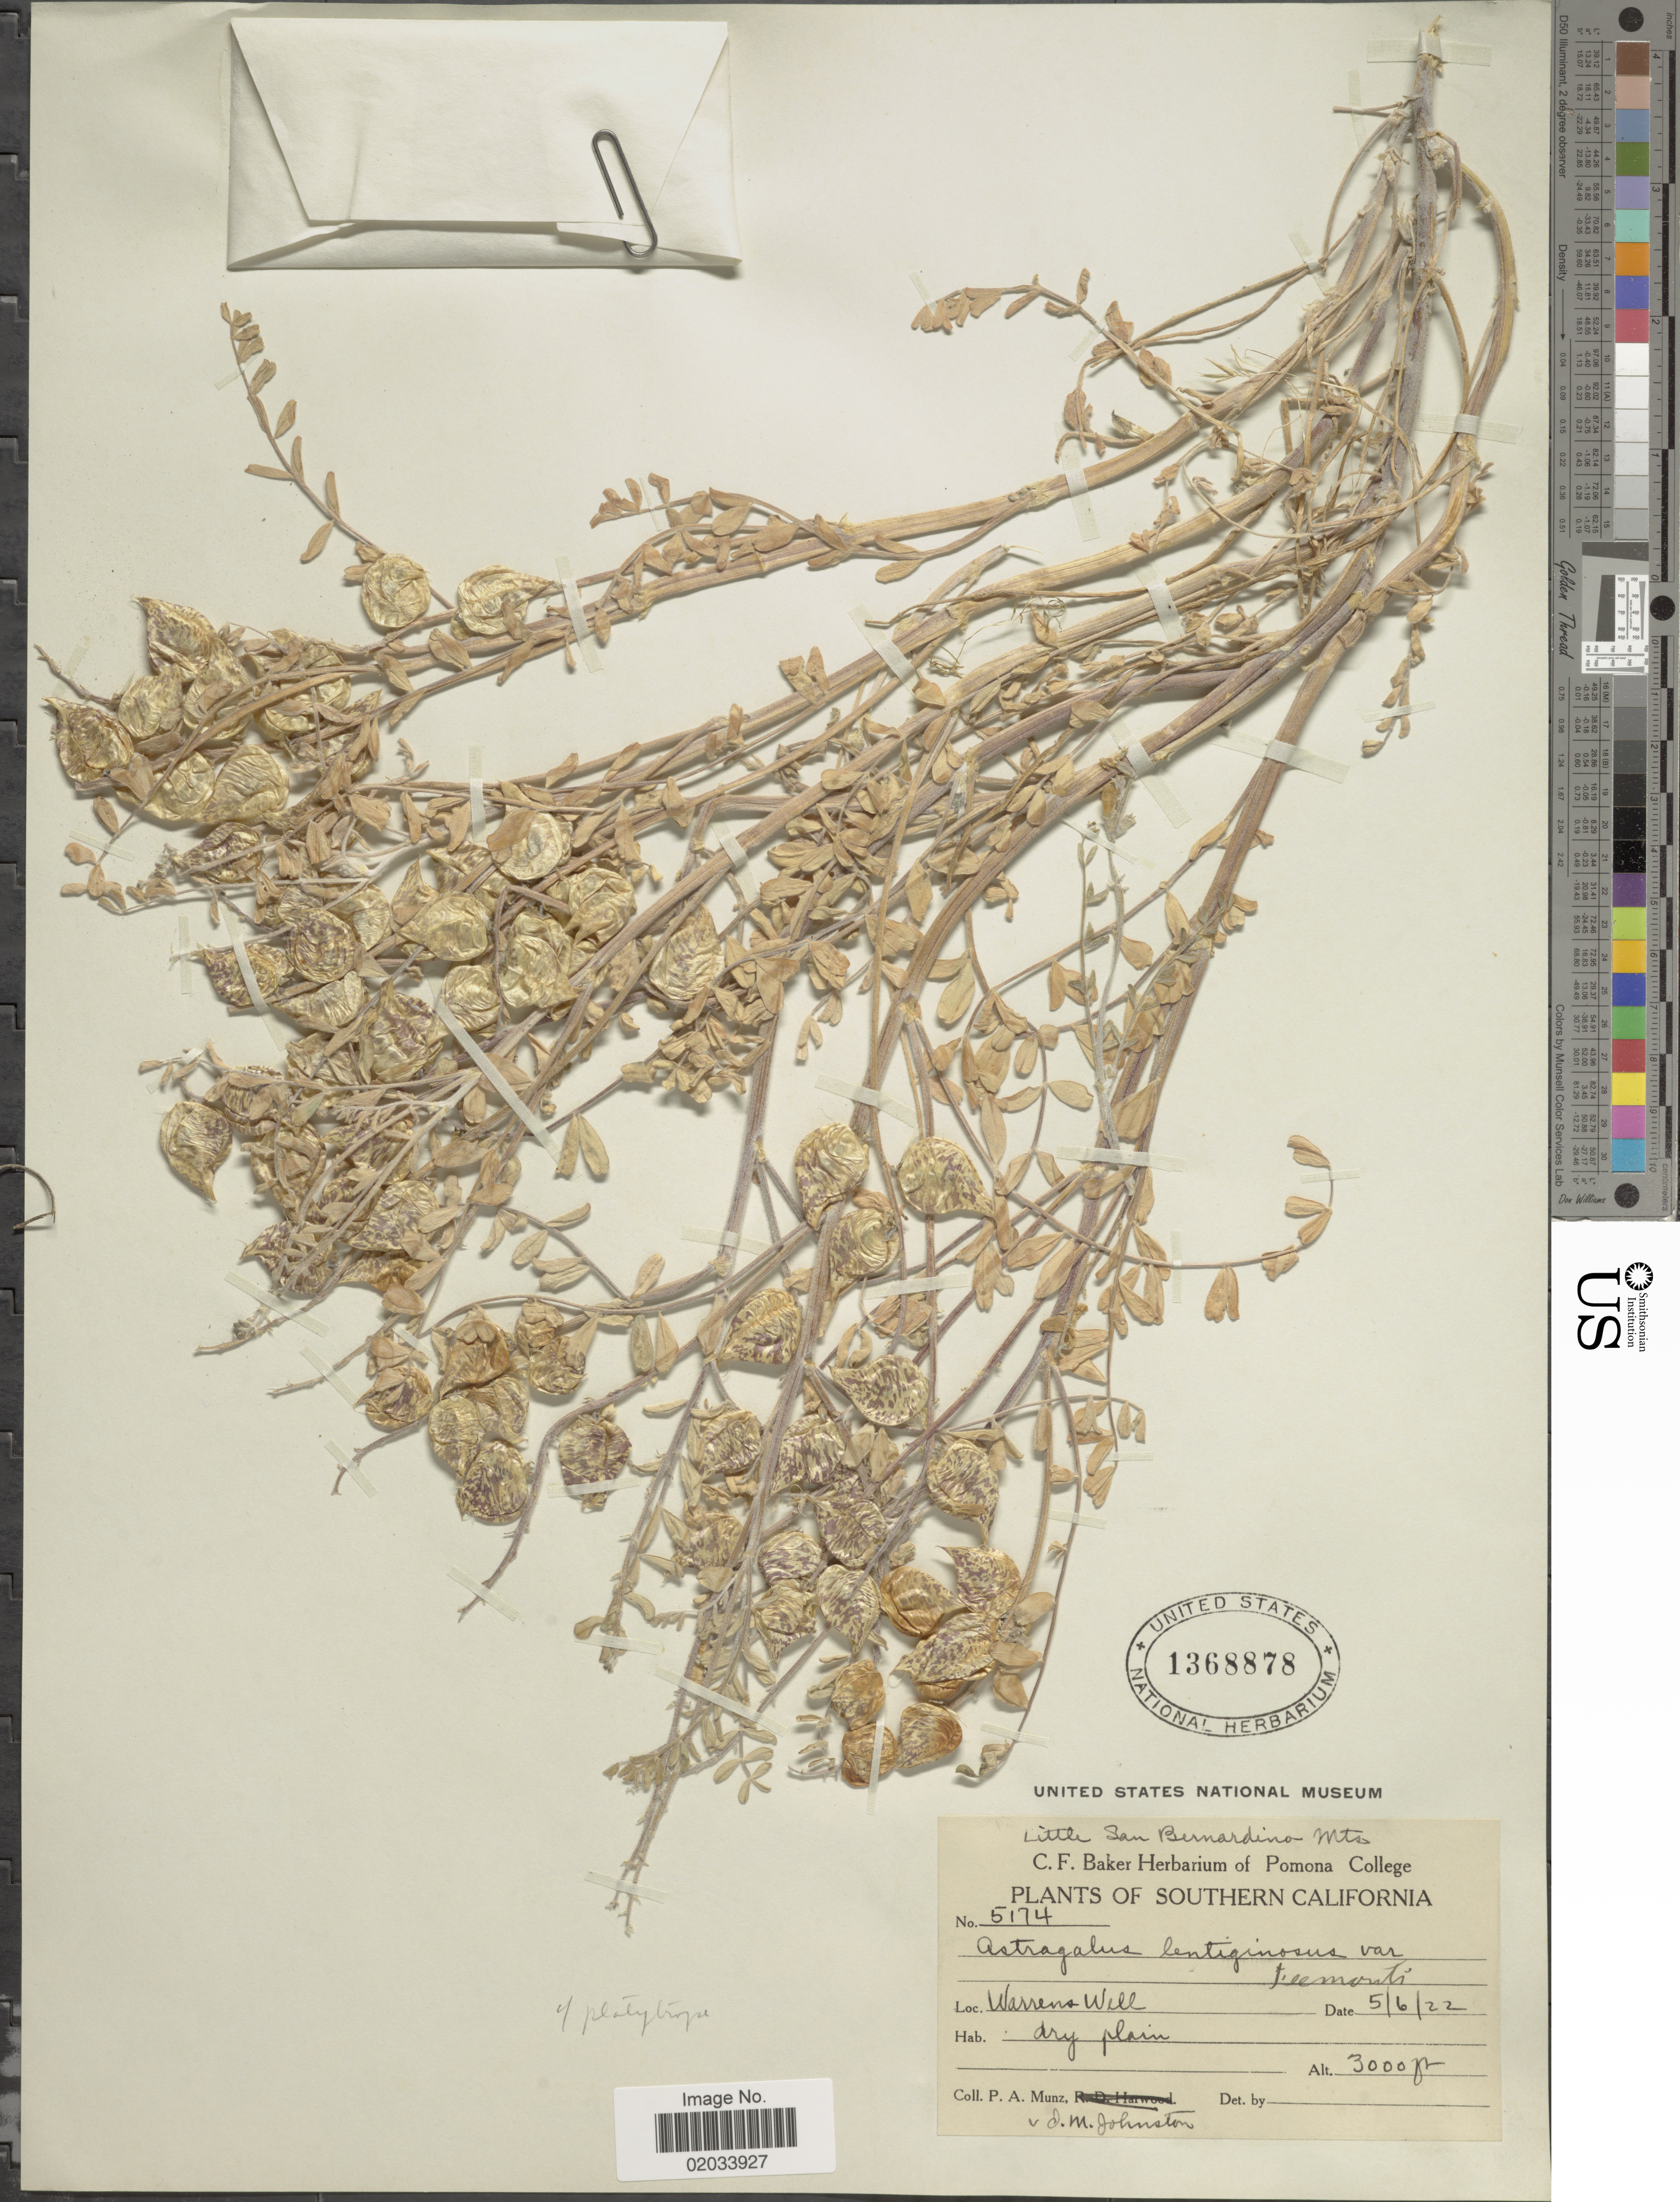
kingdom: Plantae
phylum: Tracheophyta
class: Magnoliopsida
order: Fabales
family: Fabaceae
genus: Astragalus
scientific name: Astragalus platytropis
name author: A. Gray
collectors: P. A. Munz & J. Johnston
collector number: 5174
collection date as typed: Transcribed d/m/y: 6/5/22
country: United States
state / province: California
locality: Southern California. Warrrens Well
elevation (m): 914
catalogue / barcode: US 1368878